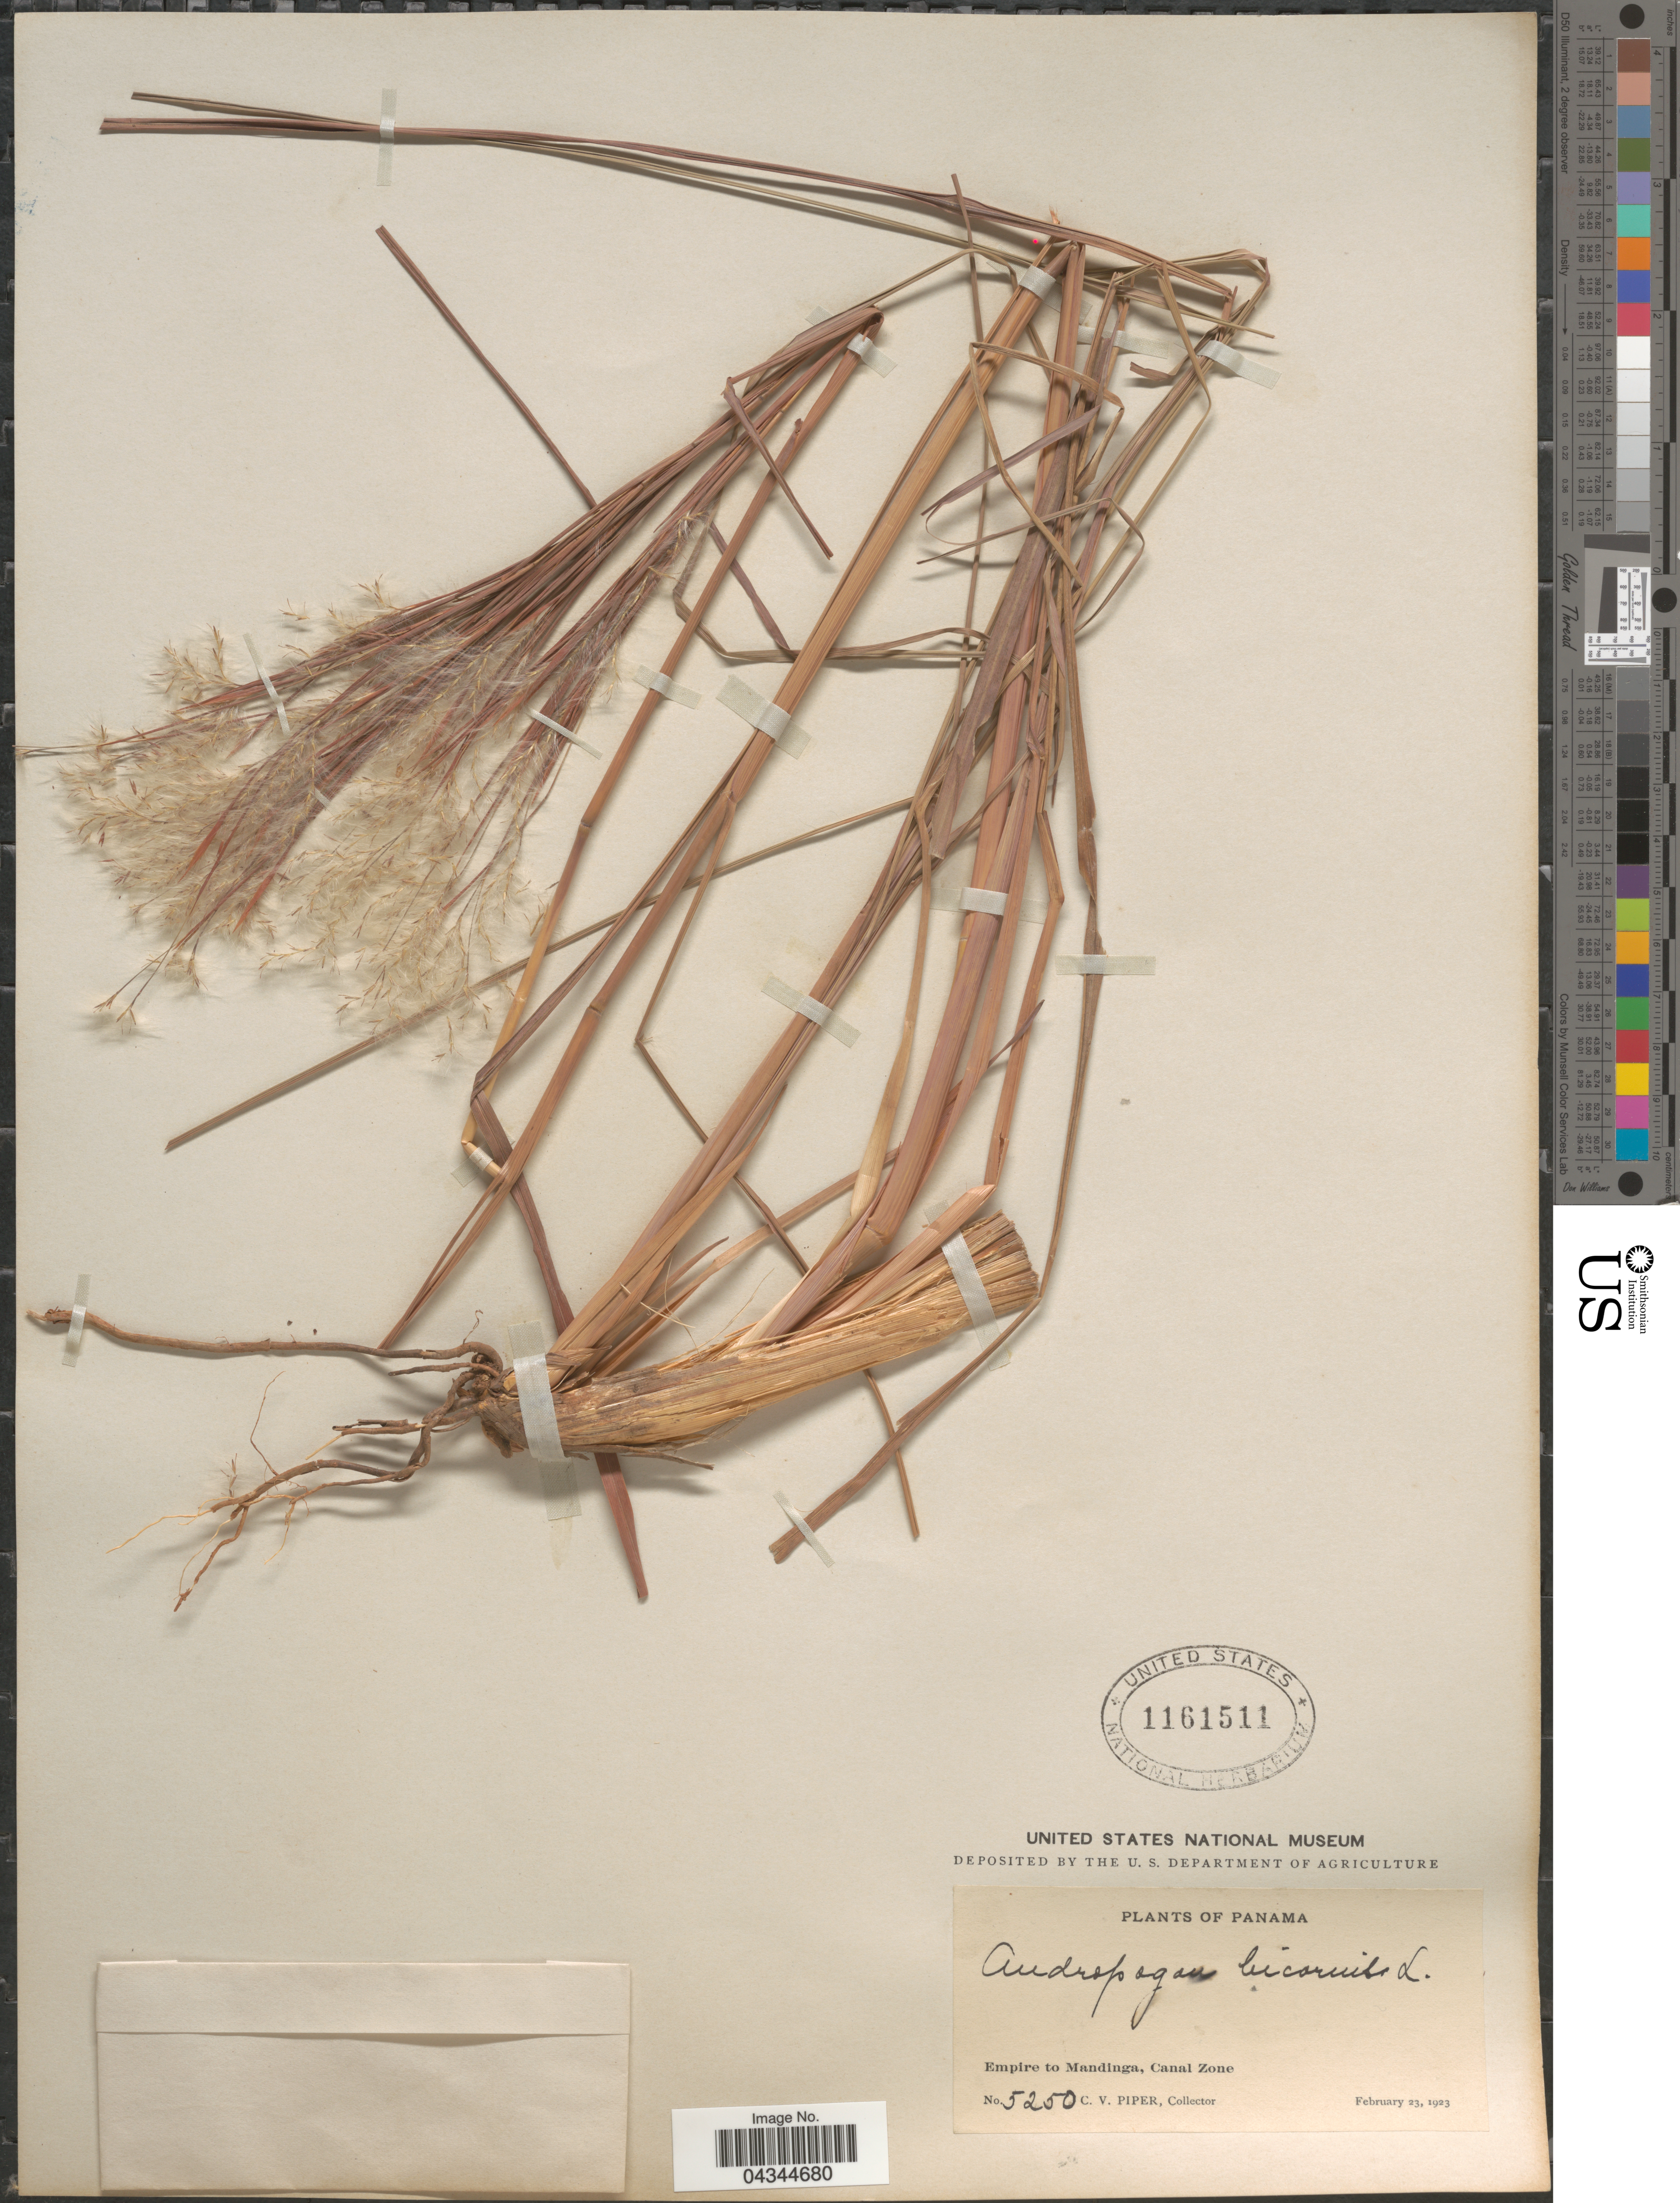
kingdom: Plantae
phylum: Tracheophyta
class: Liliopsida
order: Poales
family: Poaceae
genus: Andropogon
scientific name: Andropogon bicornis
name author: L.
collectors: C. V. Piper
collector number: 5250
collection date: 1923-02-23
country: Panama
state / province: Colón / Panamá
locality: Empire to Mandinga, Canal Zone.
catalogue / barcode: US 1161511